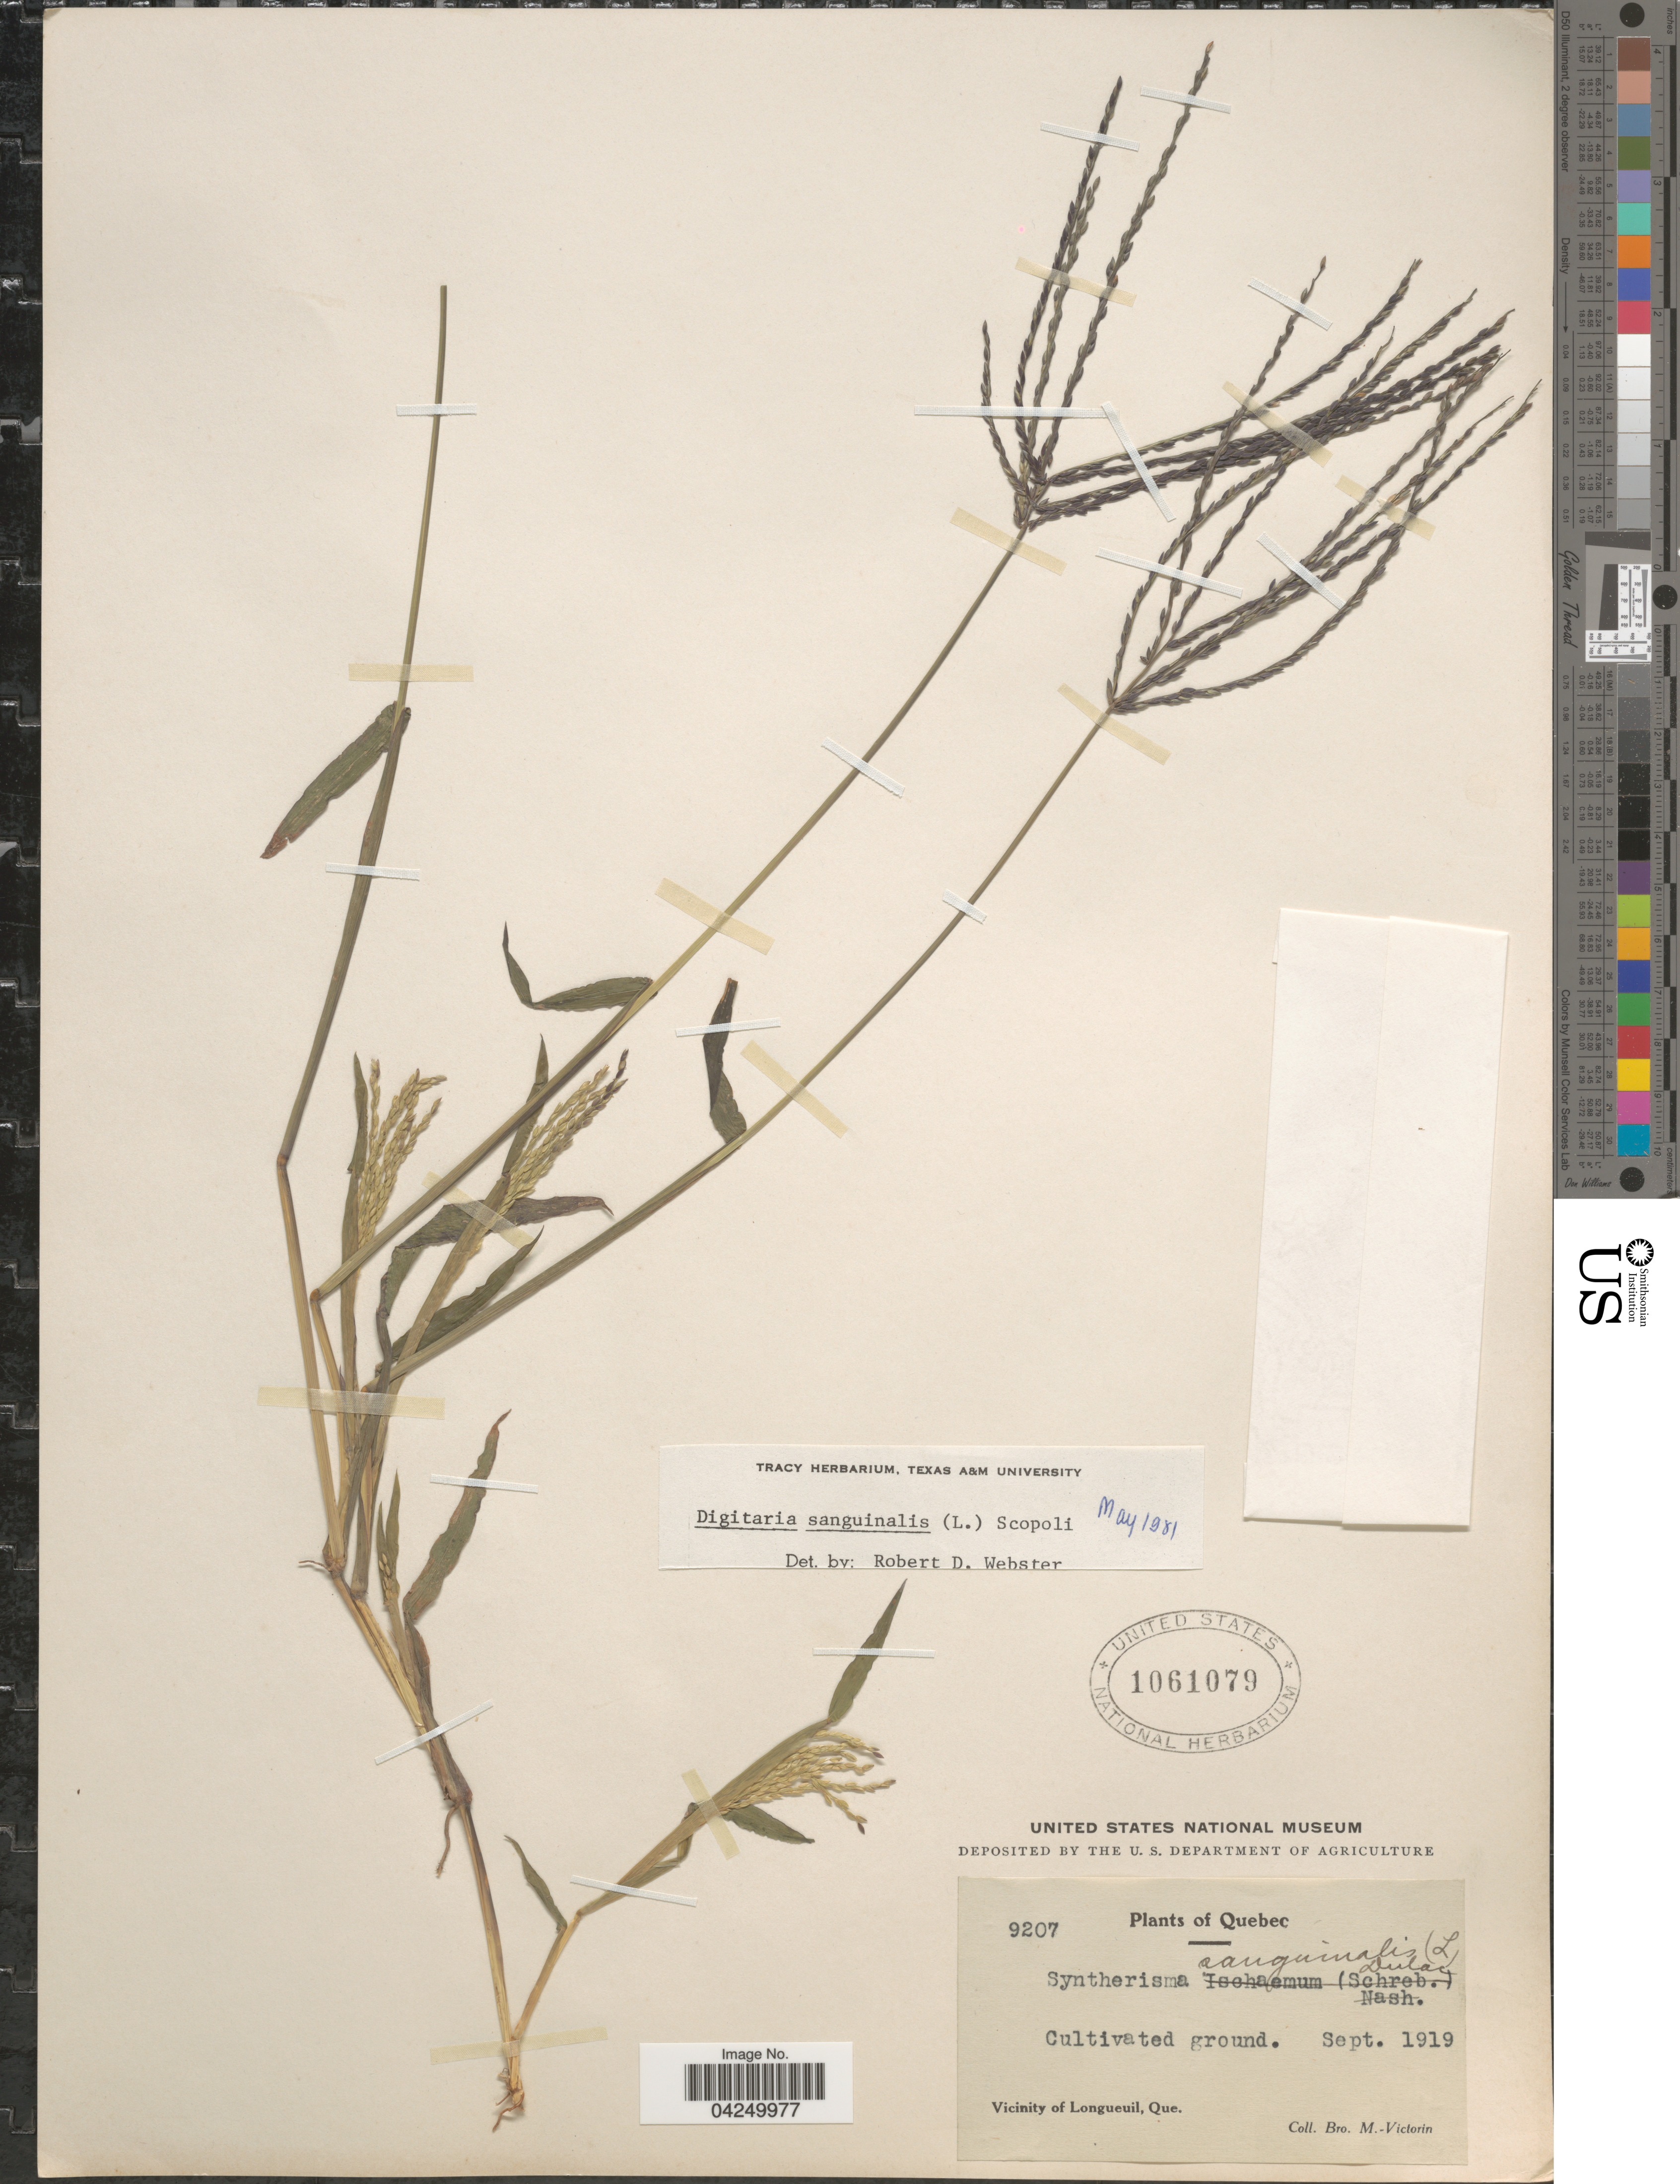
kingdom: Plantae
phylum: Tracheophyta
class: Liliopsida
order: Poales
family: Poaceae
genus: Digitaria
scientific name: Digitaria sanguinalis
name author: (L.) Scop.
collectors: Fr. Marie-Victorin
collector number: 9207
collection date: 1919-09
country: Canada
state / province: Quebec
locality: Vicinity of Longueuil.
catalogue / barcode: US 1061079